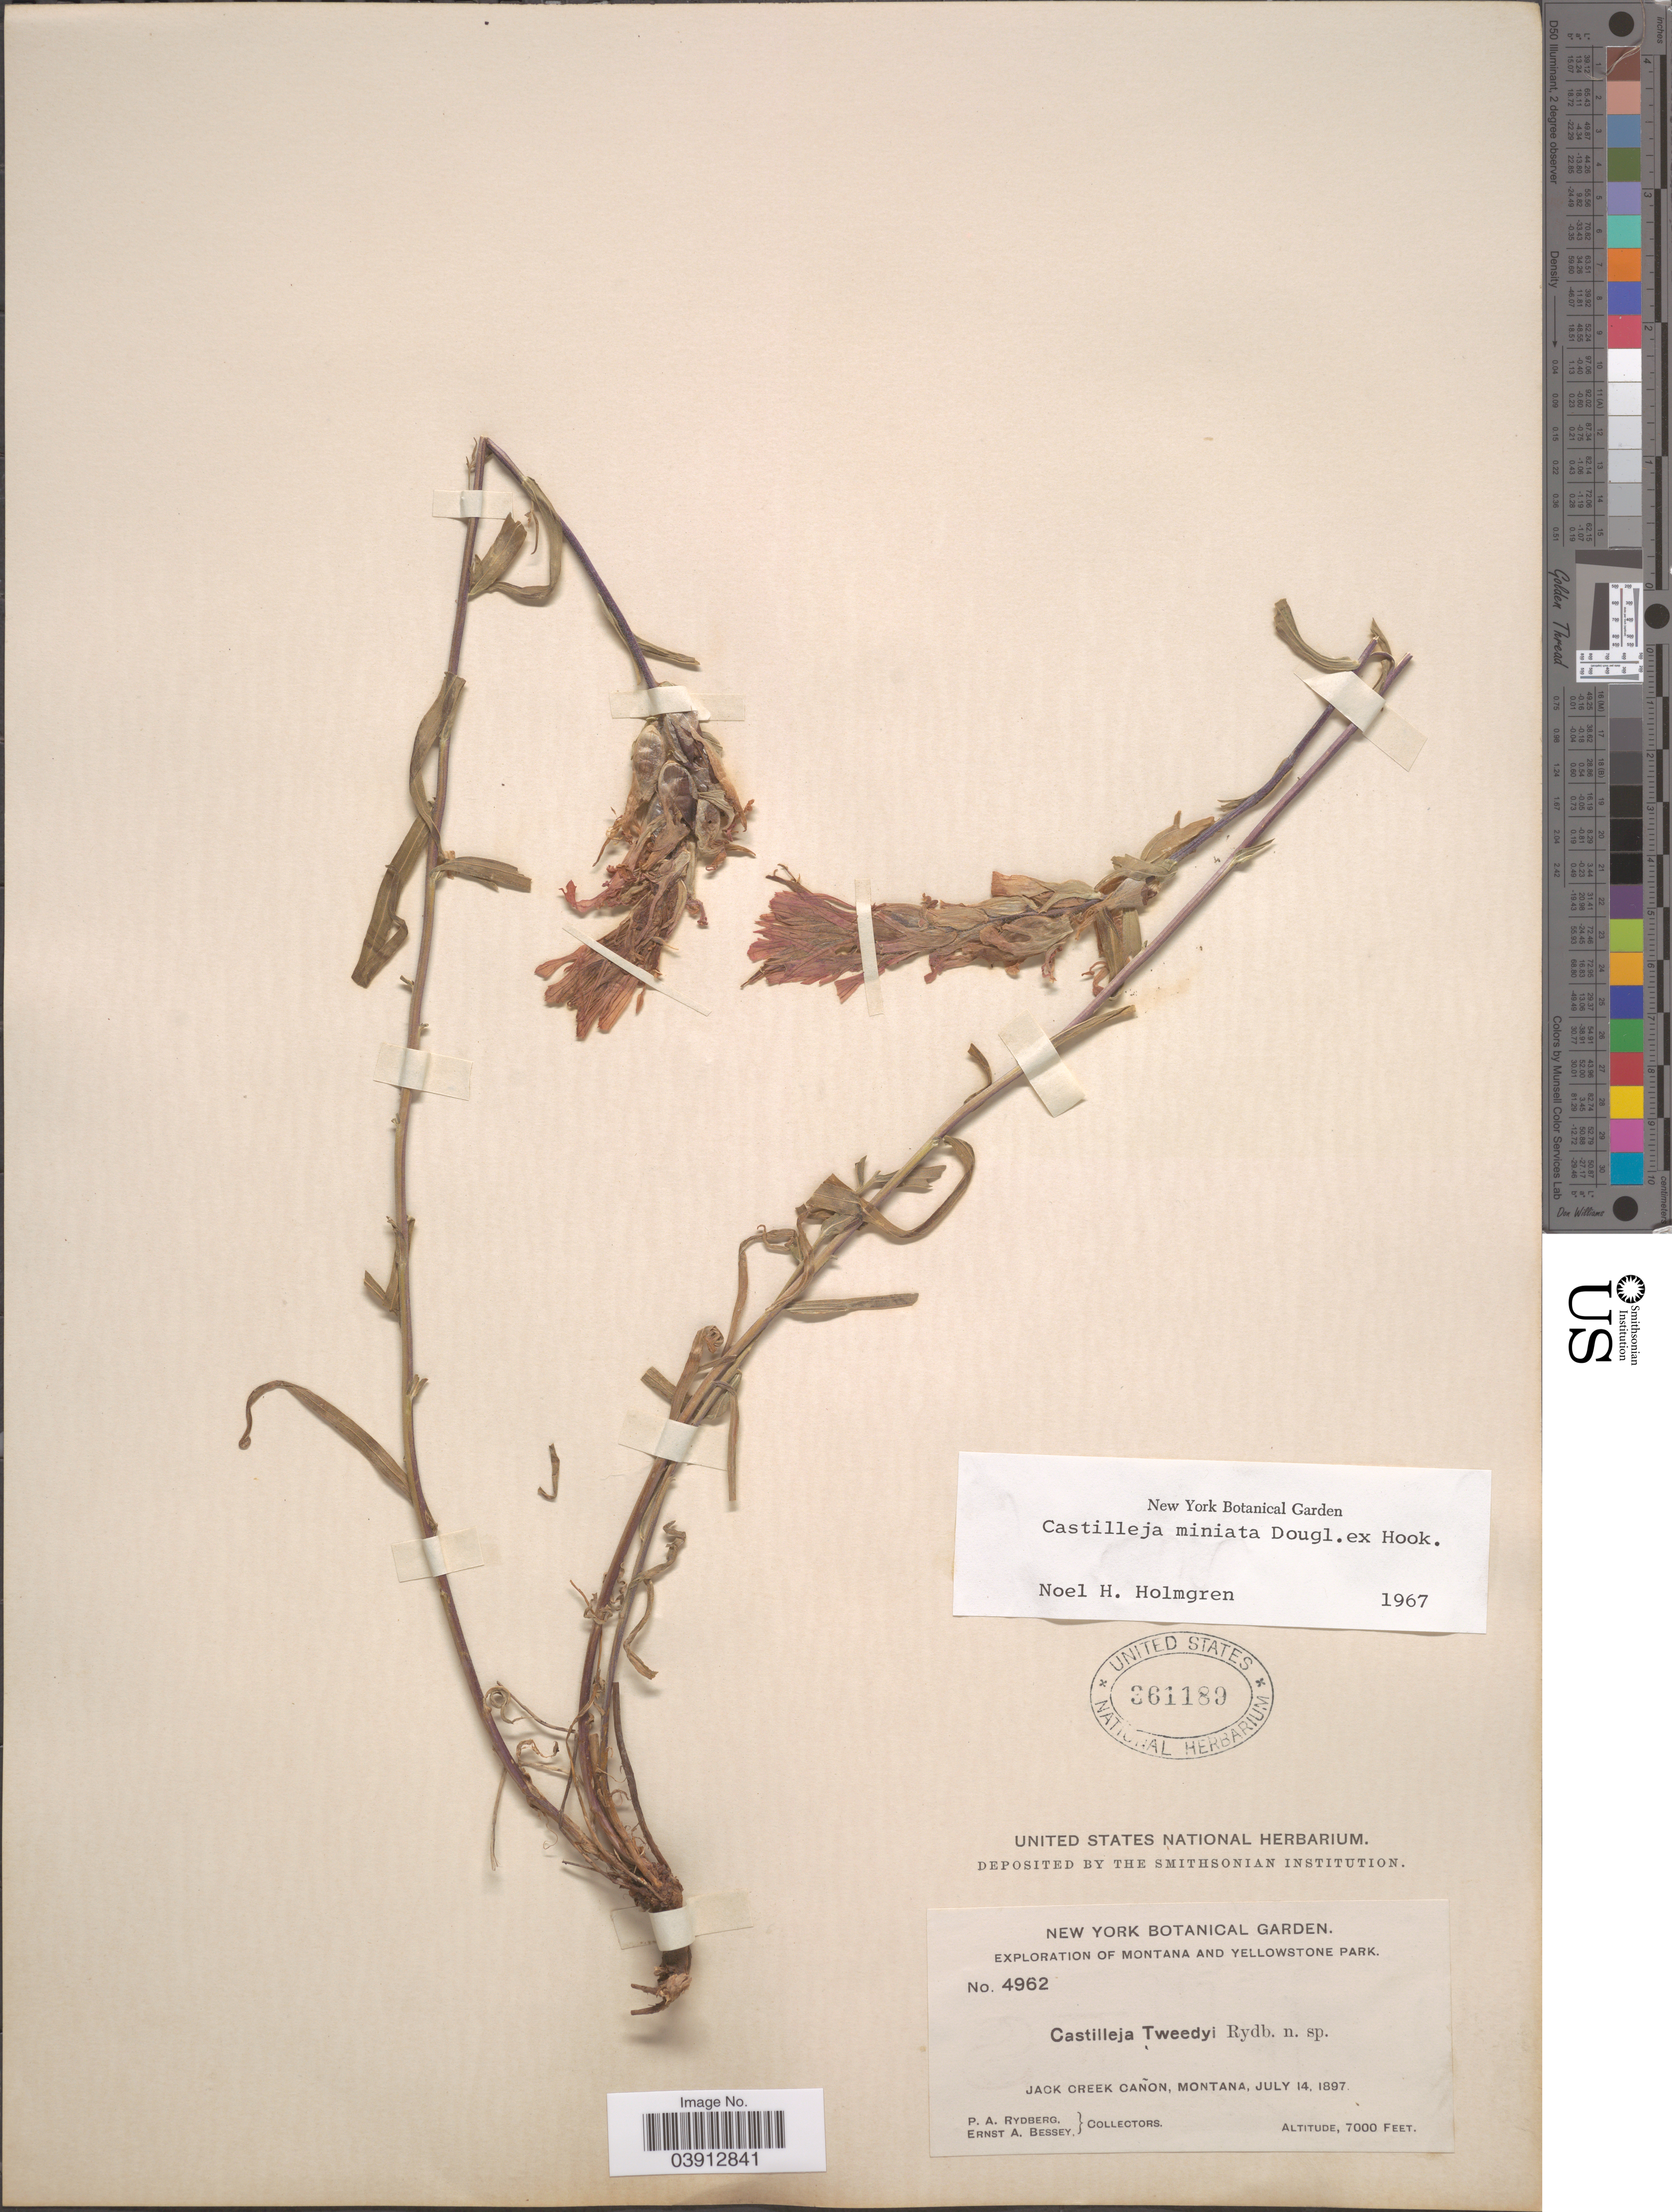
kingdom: Plantae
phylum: Tracheophyta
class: Magnoliopsida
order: Lamiales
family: Orobanchaceae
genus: Castilleja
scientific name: Castilleja miniata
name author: Douglas ex Hook.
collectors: P. A. Rydberg & E. A. Bessey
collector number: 4962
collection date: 1897-07-14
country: United States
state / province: Montana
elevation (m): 2134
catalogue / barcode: US 361189